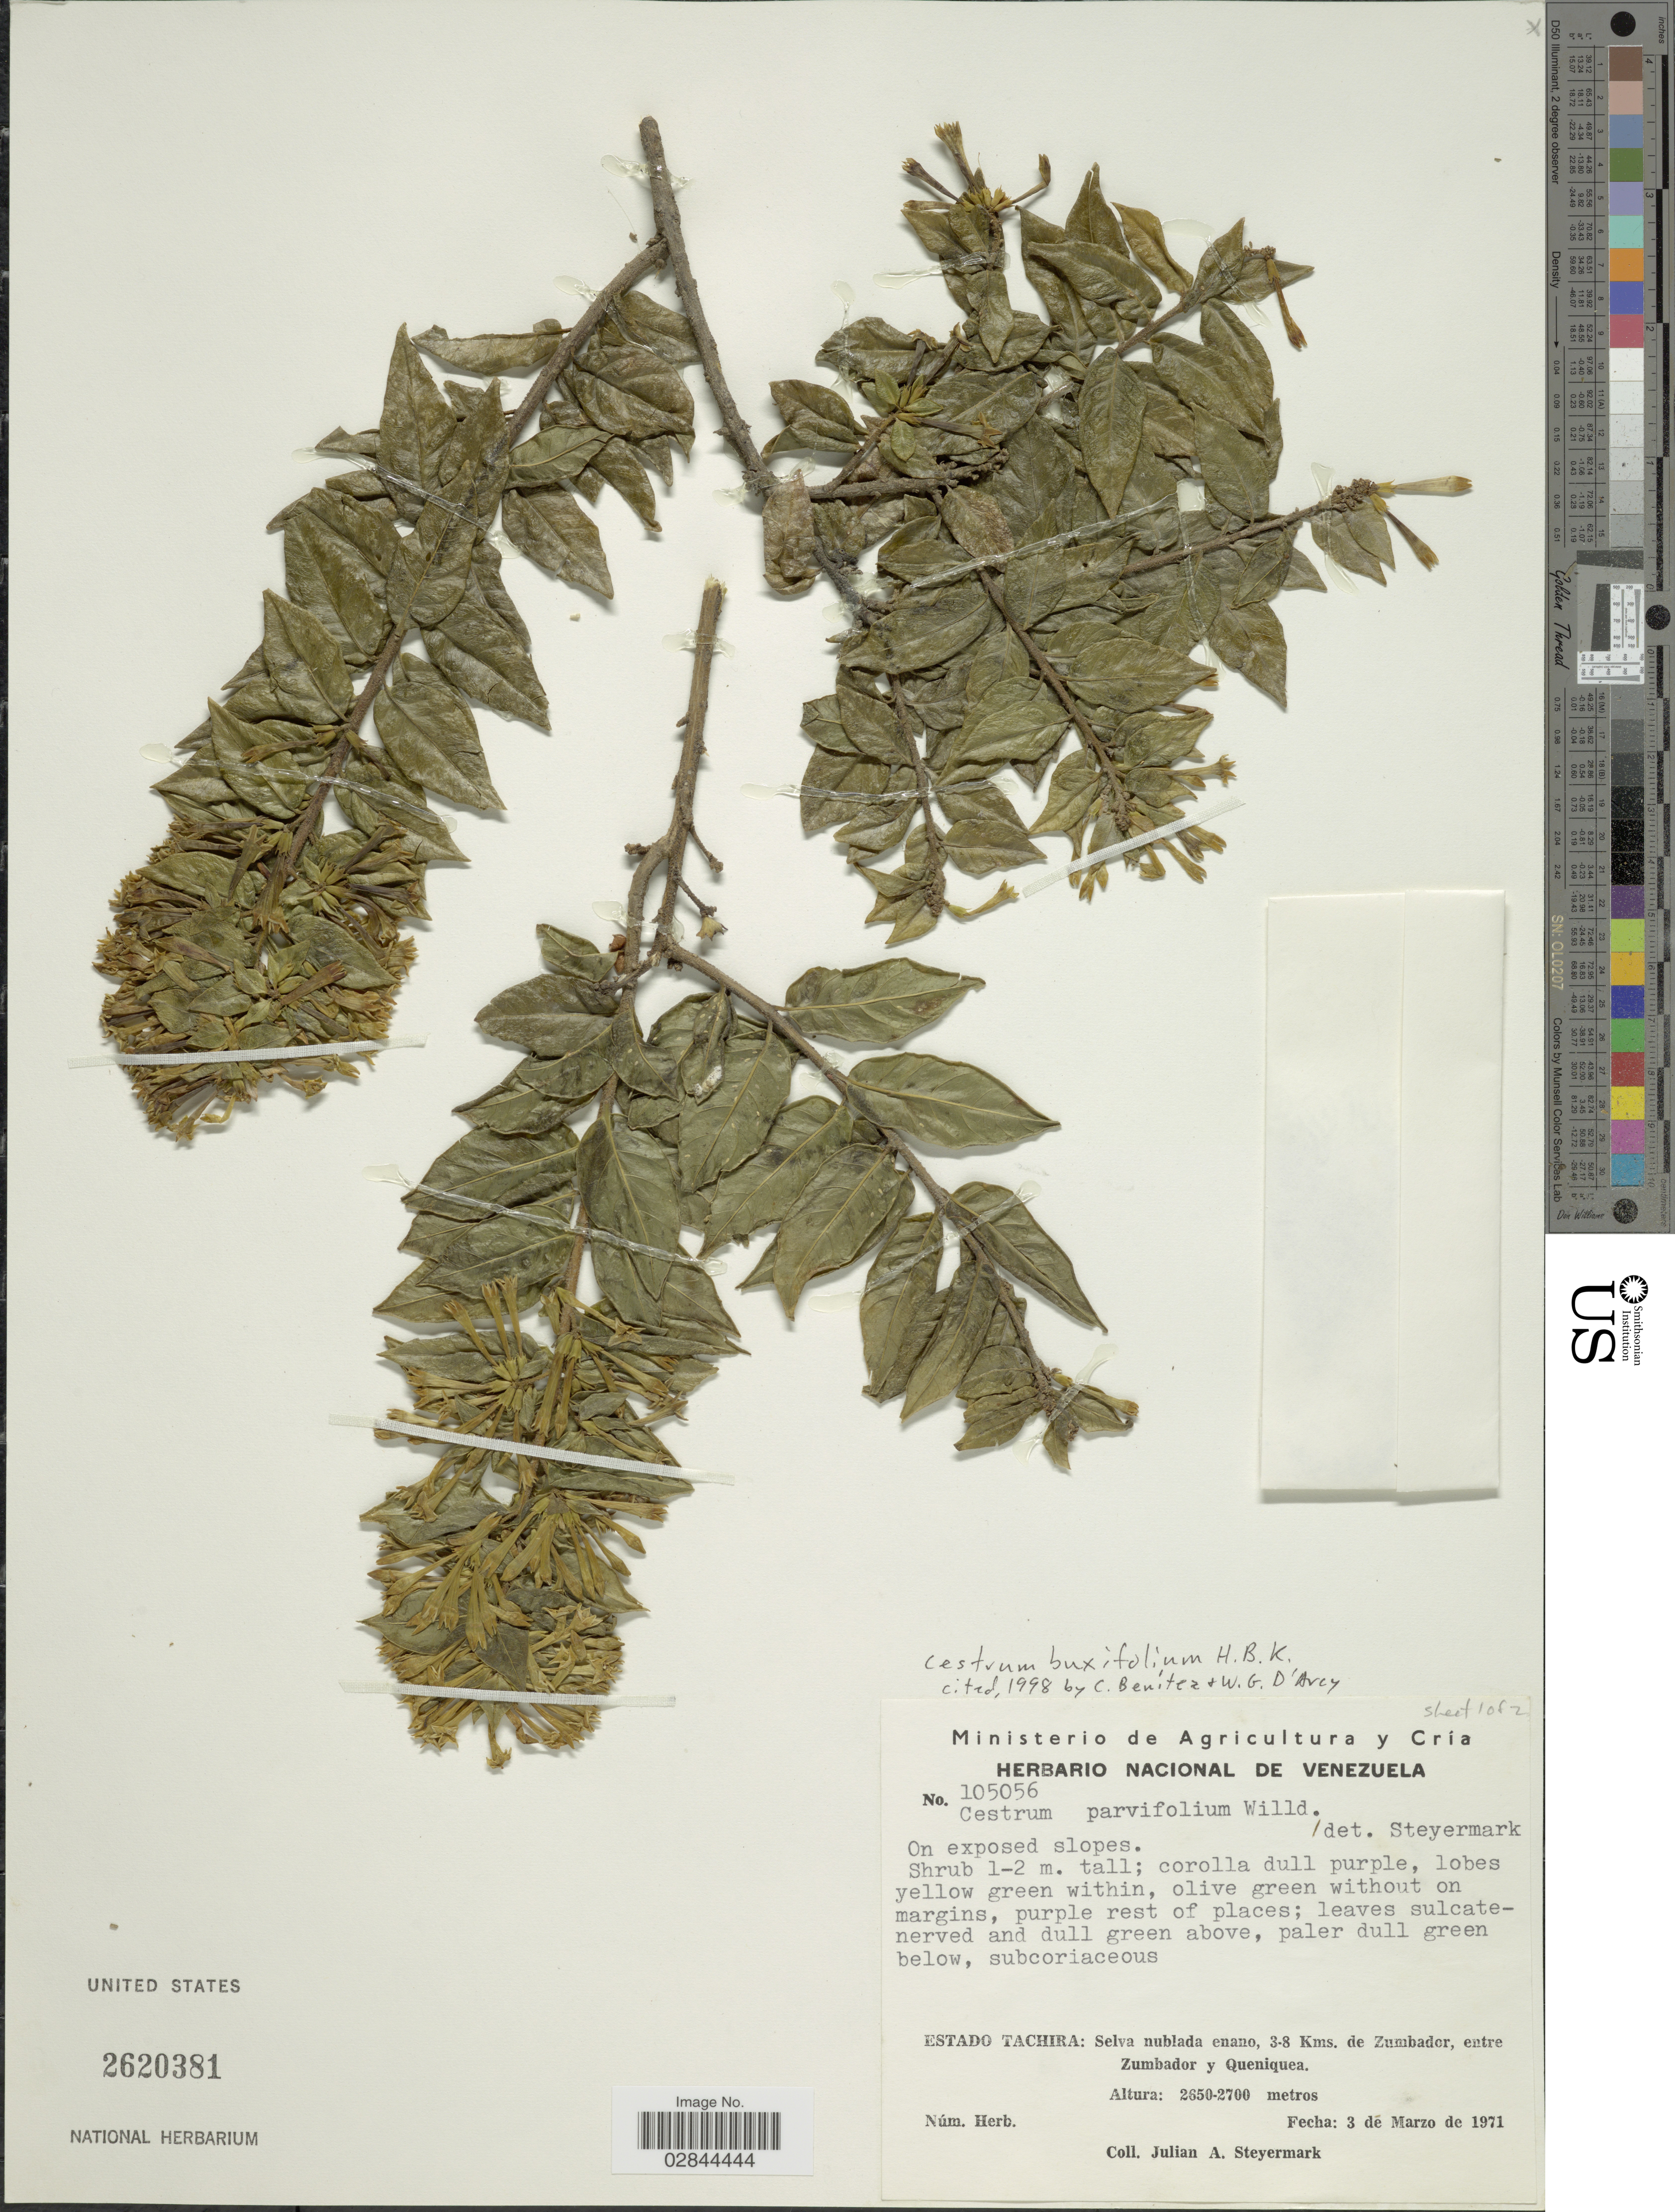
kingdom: Plantae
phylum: Tracheophyta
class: Magnoliopsida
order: Solanales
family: Solanaceae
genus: Cestrum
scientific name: Cestrum buxifolium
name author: Kunth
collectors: J. Steyermark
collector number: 105056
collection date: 1971-03-03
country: Venezuela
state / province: Tachira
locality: Selva nublada enano, 3-8 Kms. de Zumbador, entre Zumbador y Queniquea.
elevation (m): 2650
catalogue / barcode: US 2620381